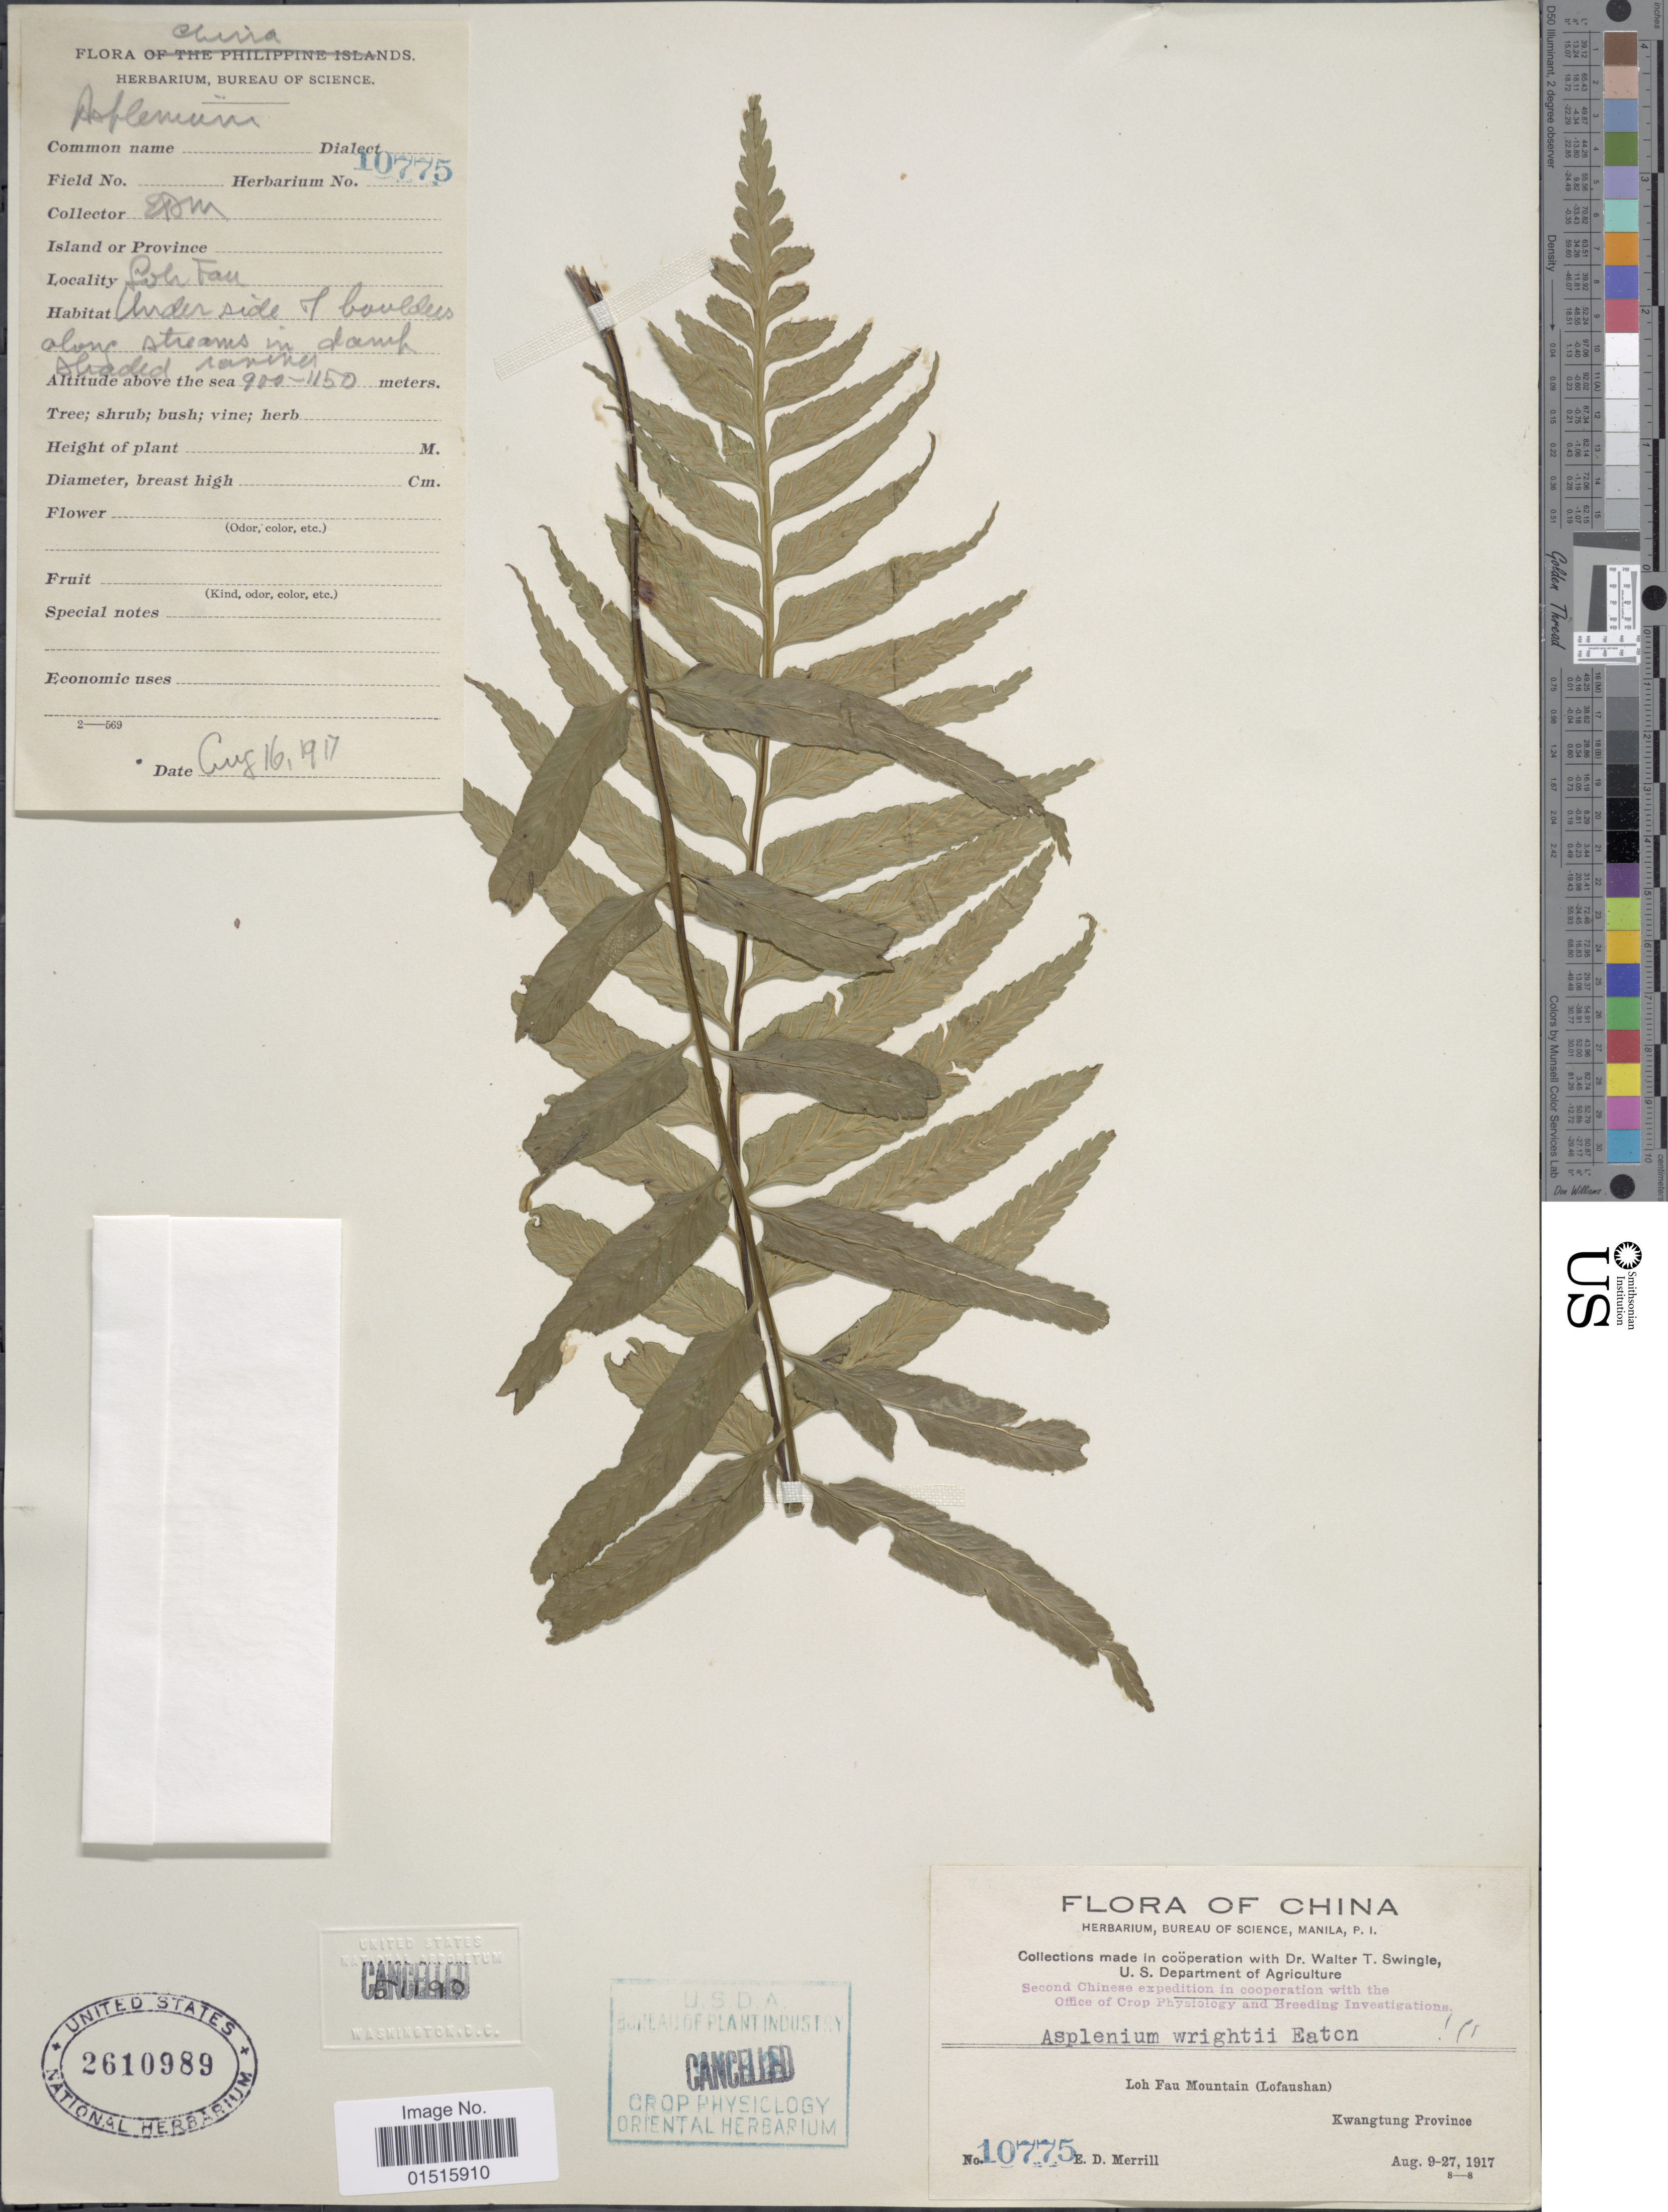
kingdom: Plantae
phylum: Tracheophyta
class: Polypodiopsida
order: Polypodiales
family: Aspleniaceae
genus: Asplenium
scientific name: Asplenium wrightii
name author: D.C. Eaton ex Hook.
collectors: E. D. Merrill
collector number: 10775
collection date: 1917-08-16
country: China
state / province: Guangdong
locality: Loh Fau Mountain (Lofaushan), Kwangtuang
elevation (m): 900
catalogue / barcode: US 2610989